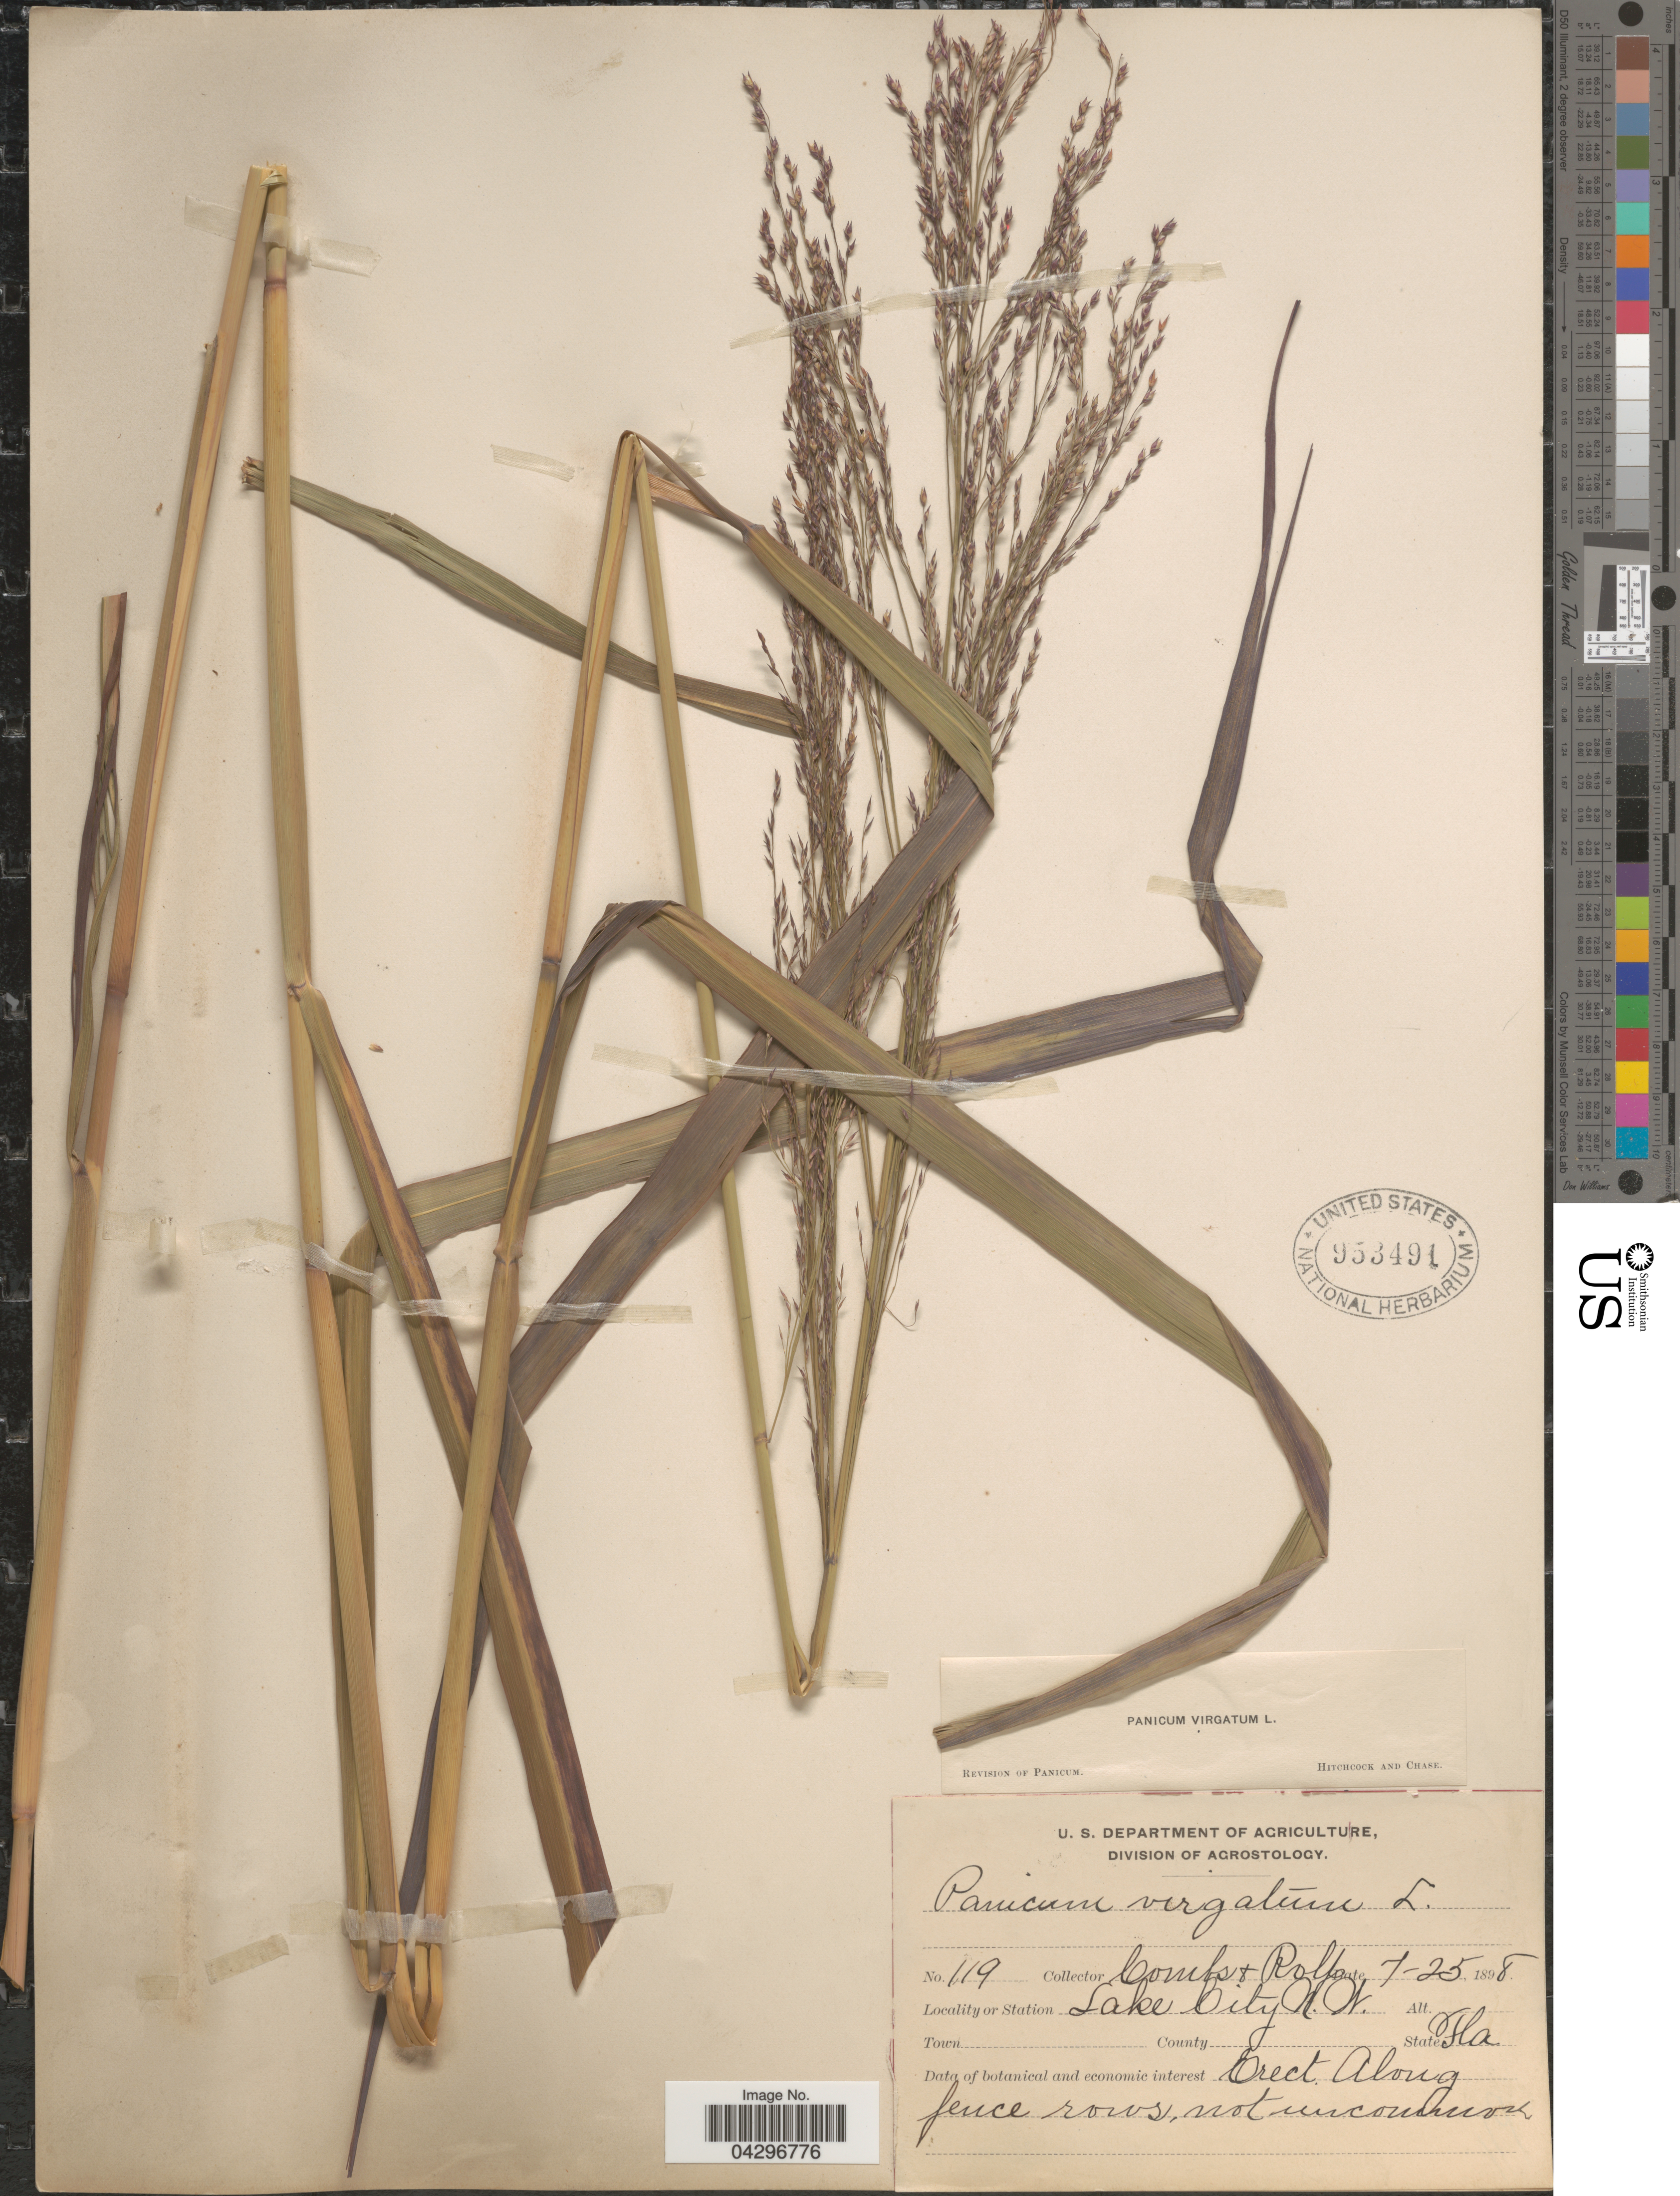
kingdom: Plantae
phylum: Tracheophyta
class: Liliopsida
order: Poales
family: Poaceae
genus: Panicum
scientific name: Panicum virgatum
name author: L.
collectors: -. Combs & Rolfs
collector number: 119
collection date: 1898-07-25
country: United States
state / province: Florida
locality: Lake City N. W.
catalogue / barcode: US 953491